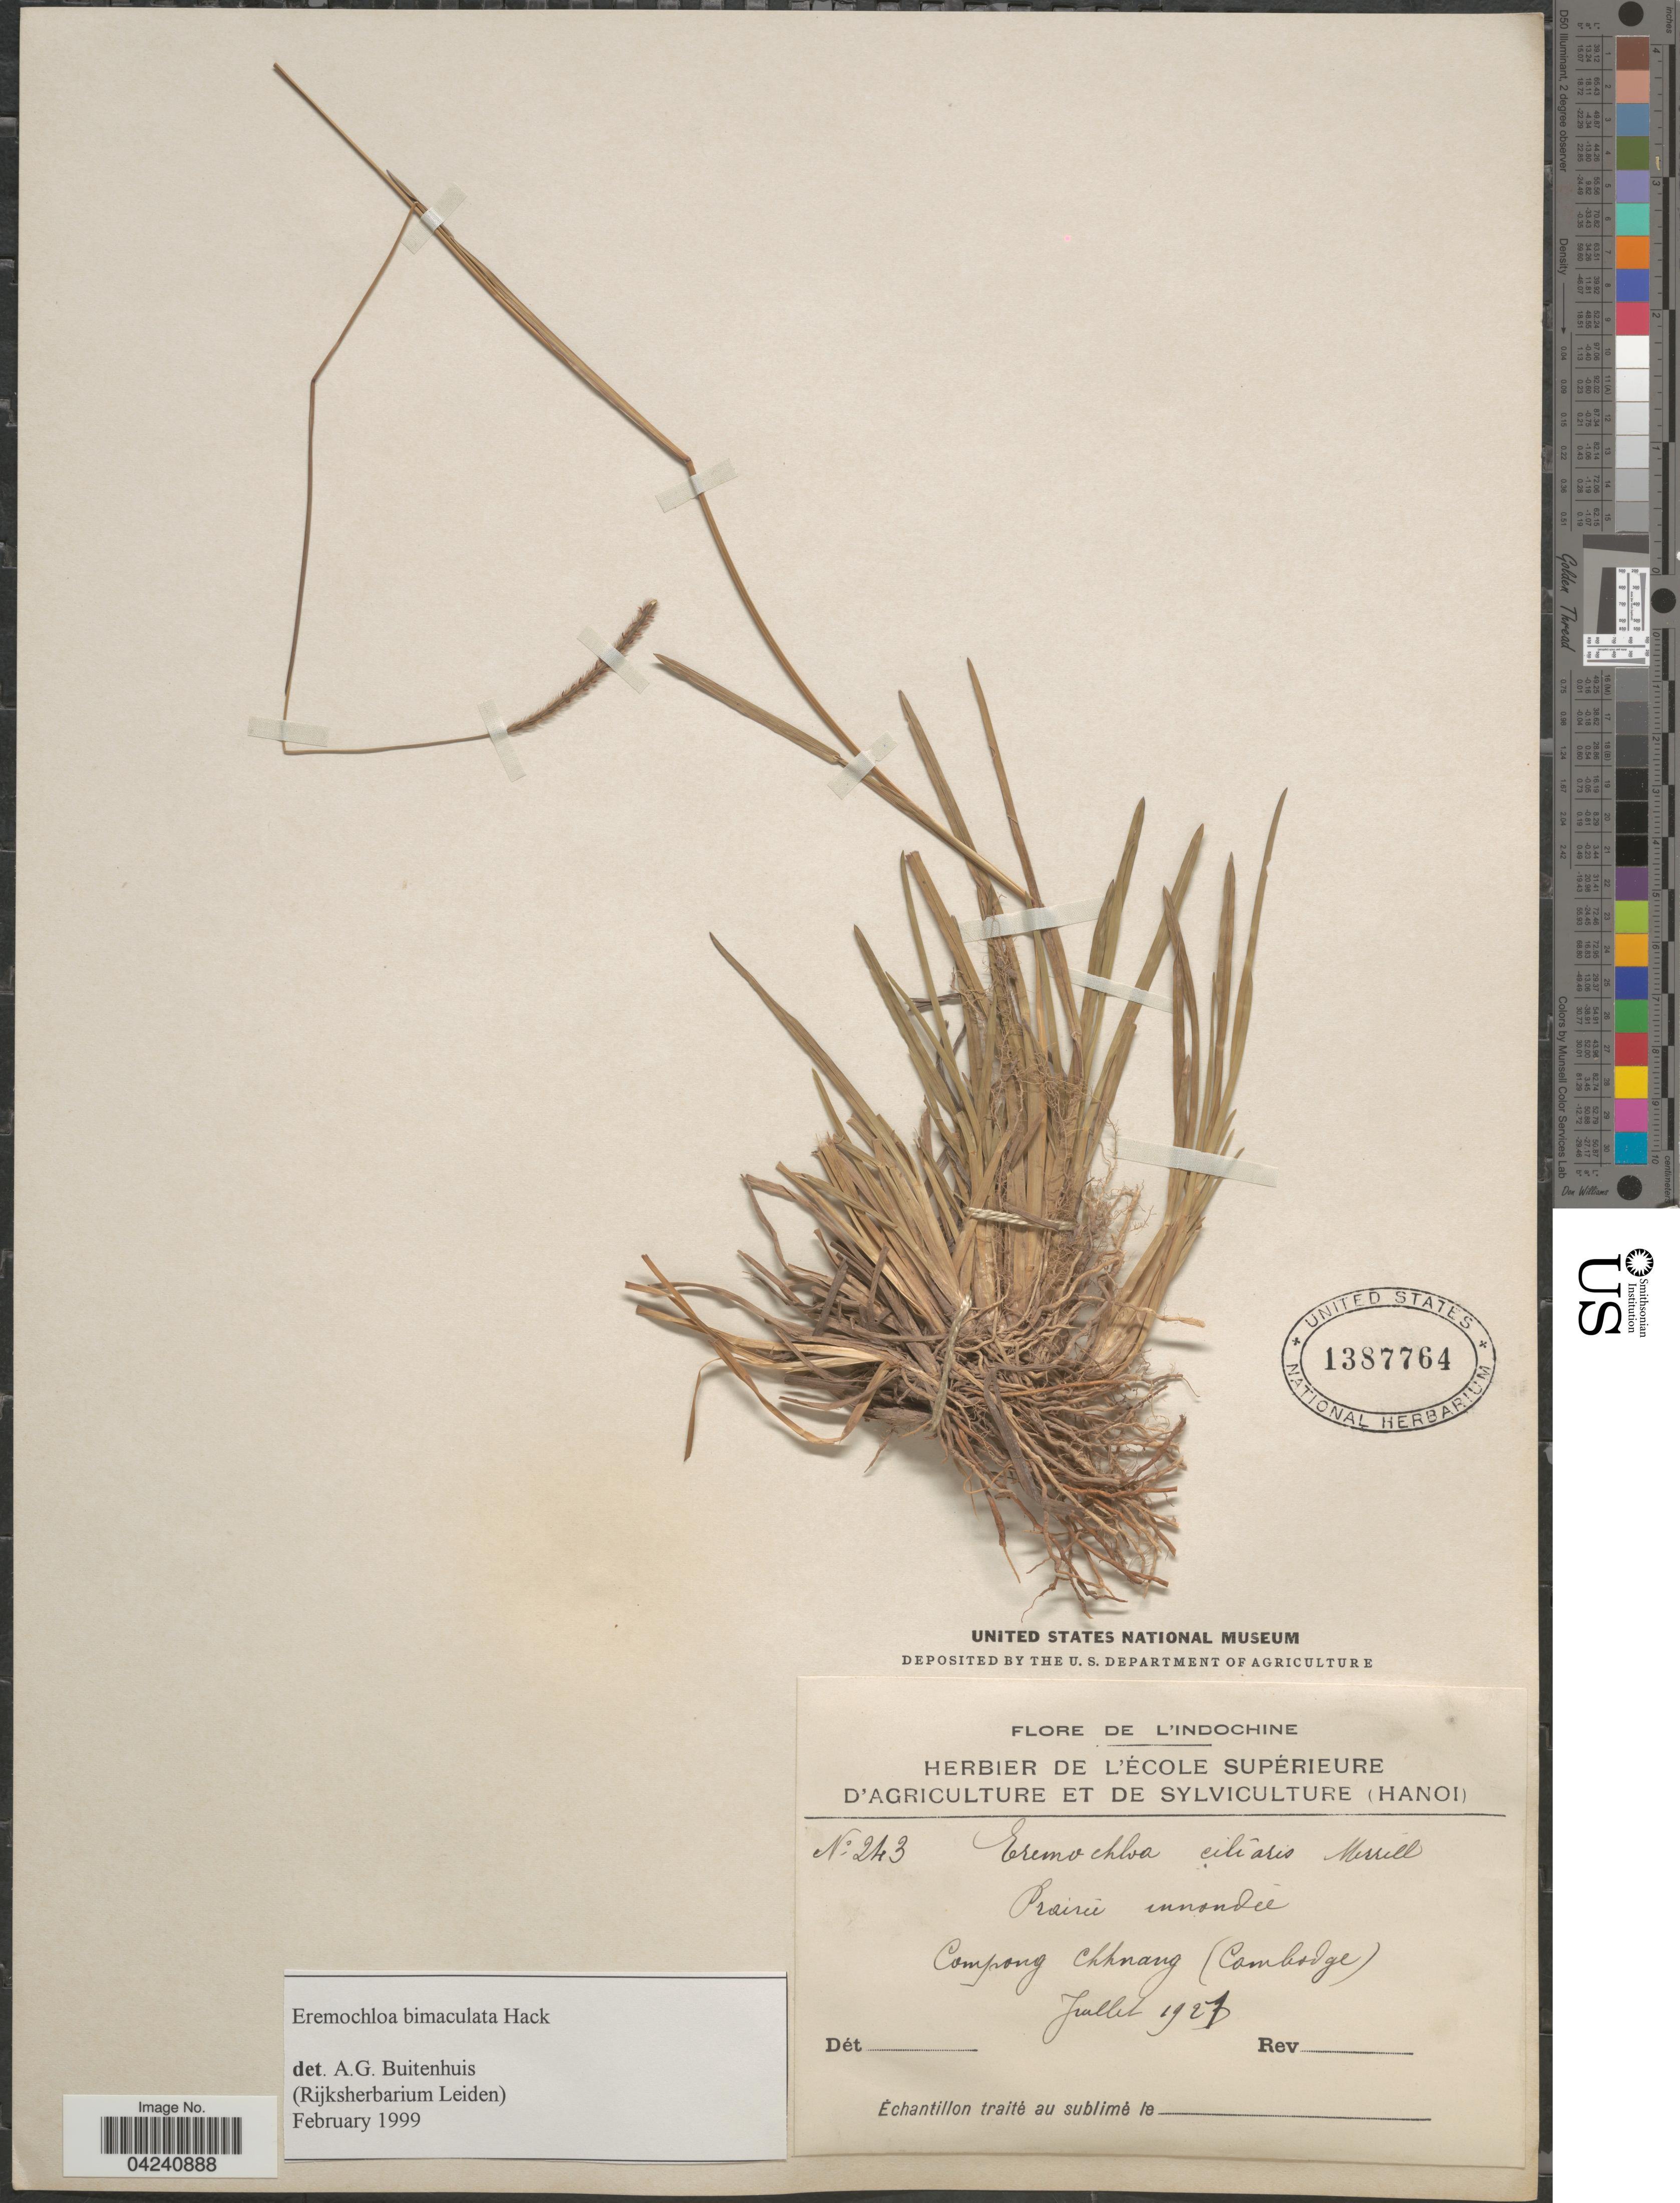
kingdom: Plantae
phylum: Tracheophyta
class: Liliopsida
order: Poales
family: Poaceae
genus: Eremochloa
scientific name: Eremochloa bimaculata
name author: Hack.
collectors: Herbier de l'École Supérieure d'Agriculture et de Sylviculture (Hanoi)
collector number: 243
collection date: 1927-07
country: Cambodia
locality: Campong Chhnang (Cambodge).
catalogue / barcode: US 1387764